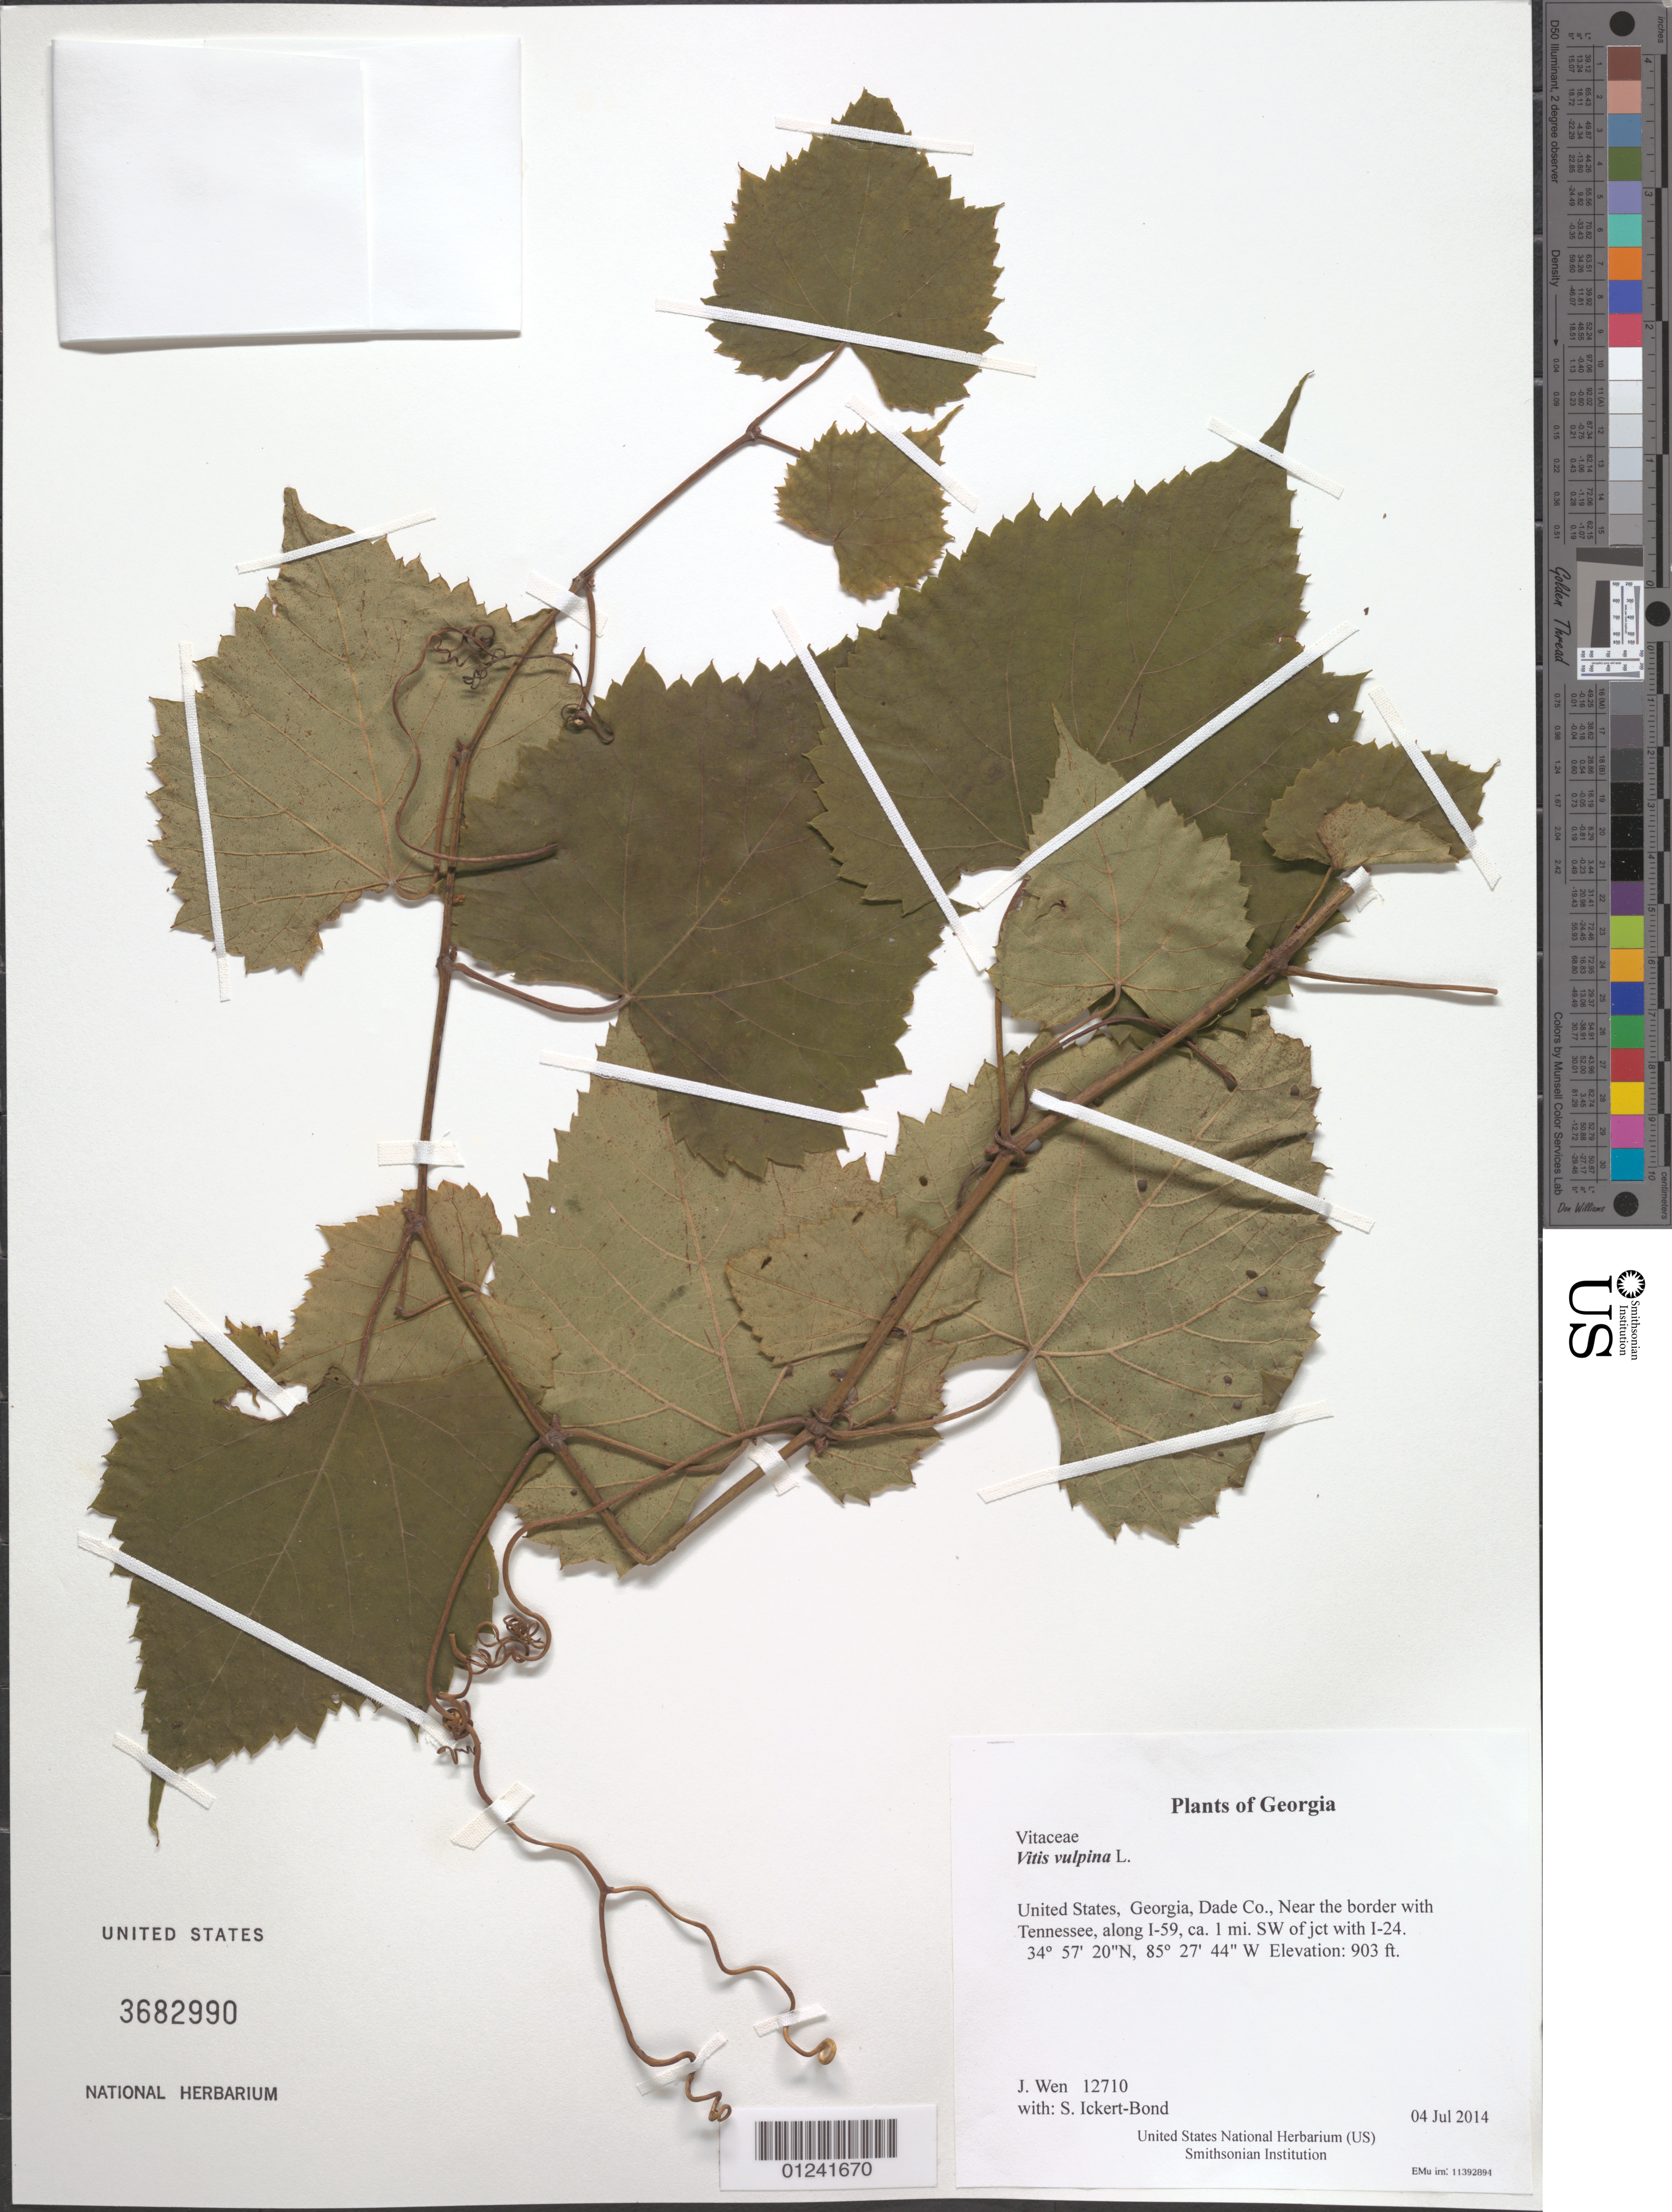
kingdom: Plantae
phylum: Tracheophyta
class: Magnoliopsida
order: Vitales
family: Vitaceae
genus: Vitis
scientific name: Vitis vulpina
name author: L.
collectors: J. Wen & S. Ickert-Bond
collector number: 12710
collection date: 2014-07-04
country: United States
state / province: Georgia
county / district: Dade Co.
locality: Near the border with Tennessee, along I-59, ca. 1 mi. SW of jct with I-24.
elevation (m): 275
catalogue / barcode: US 3682990